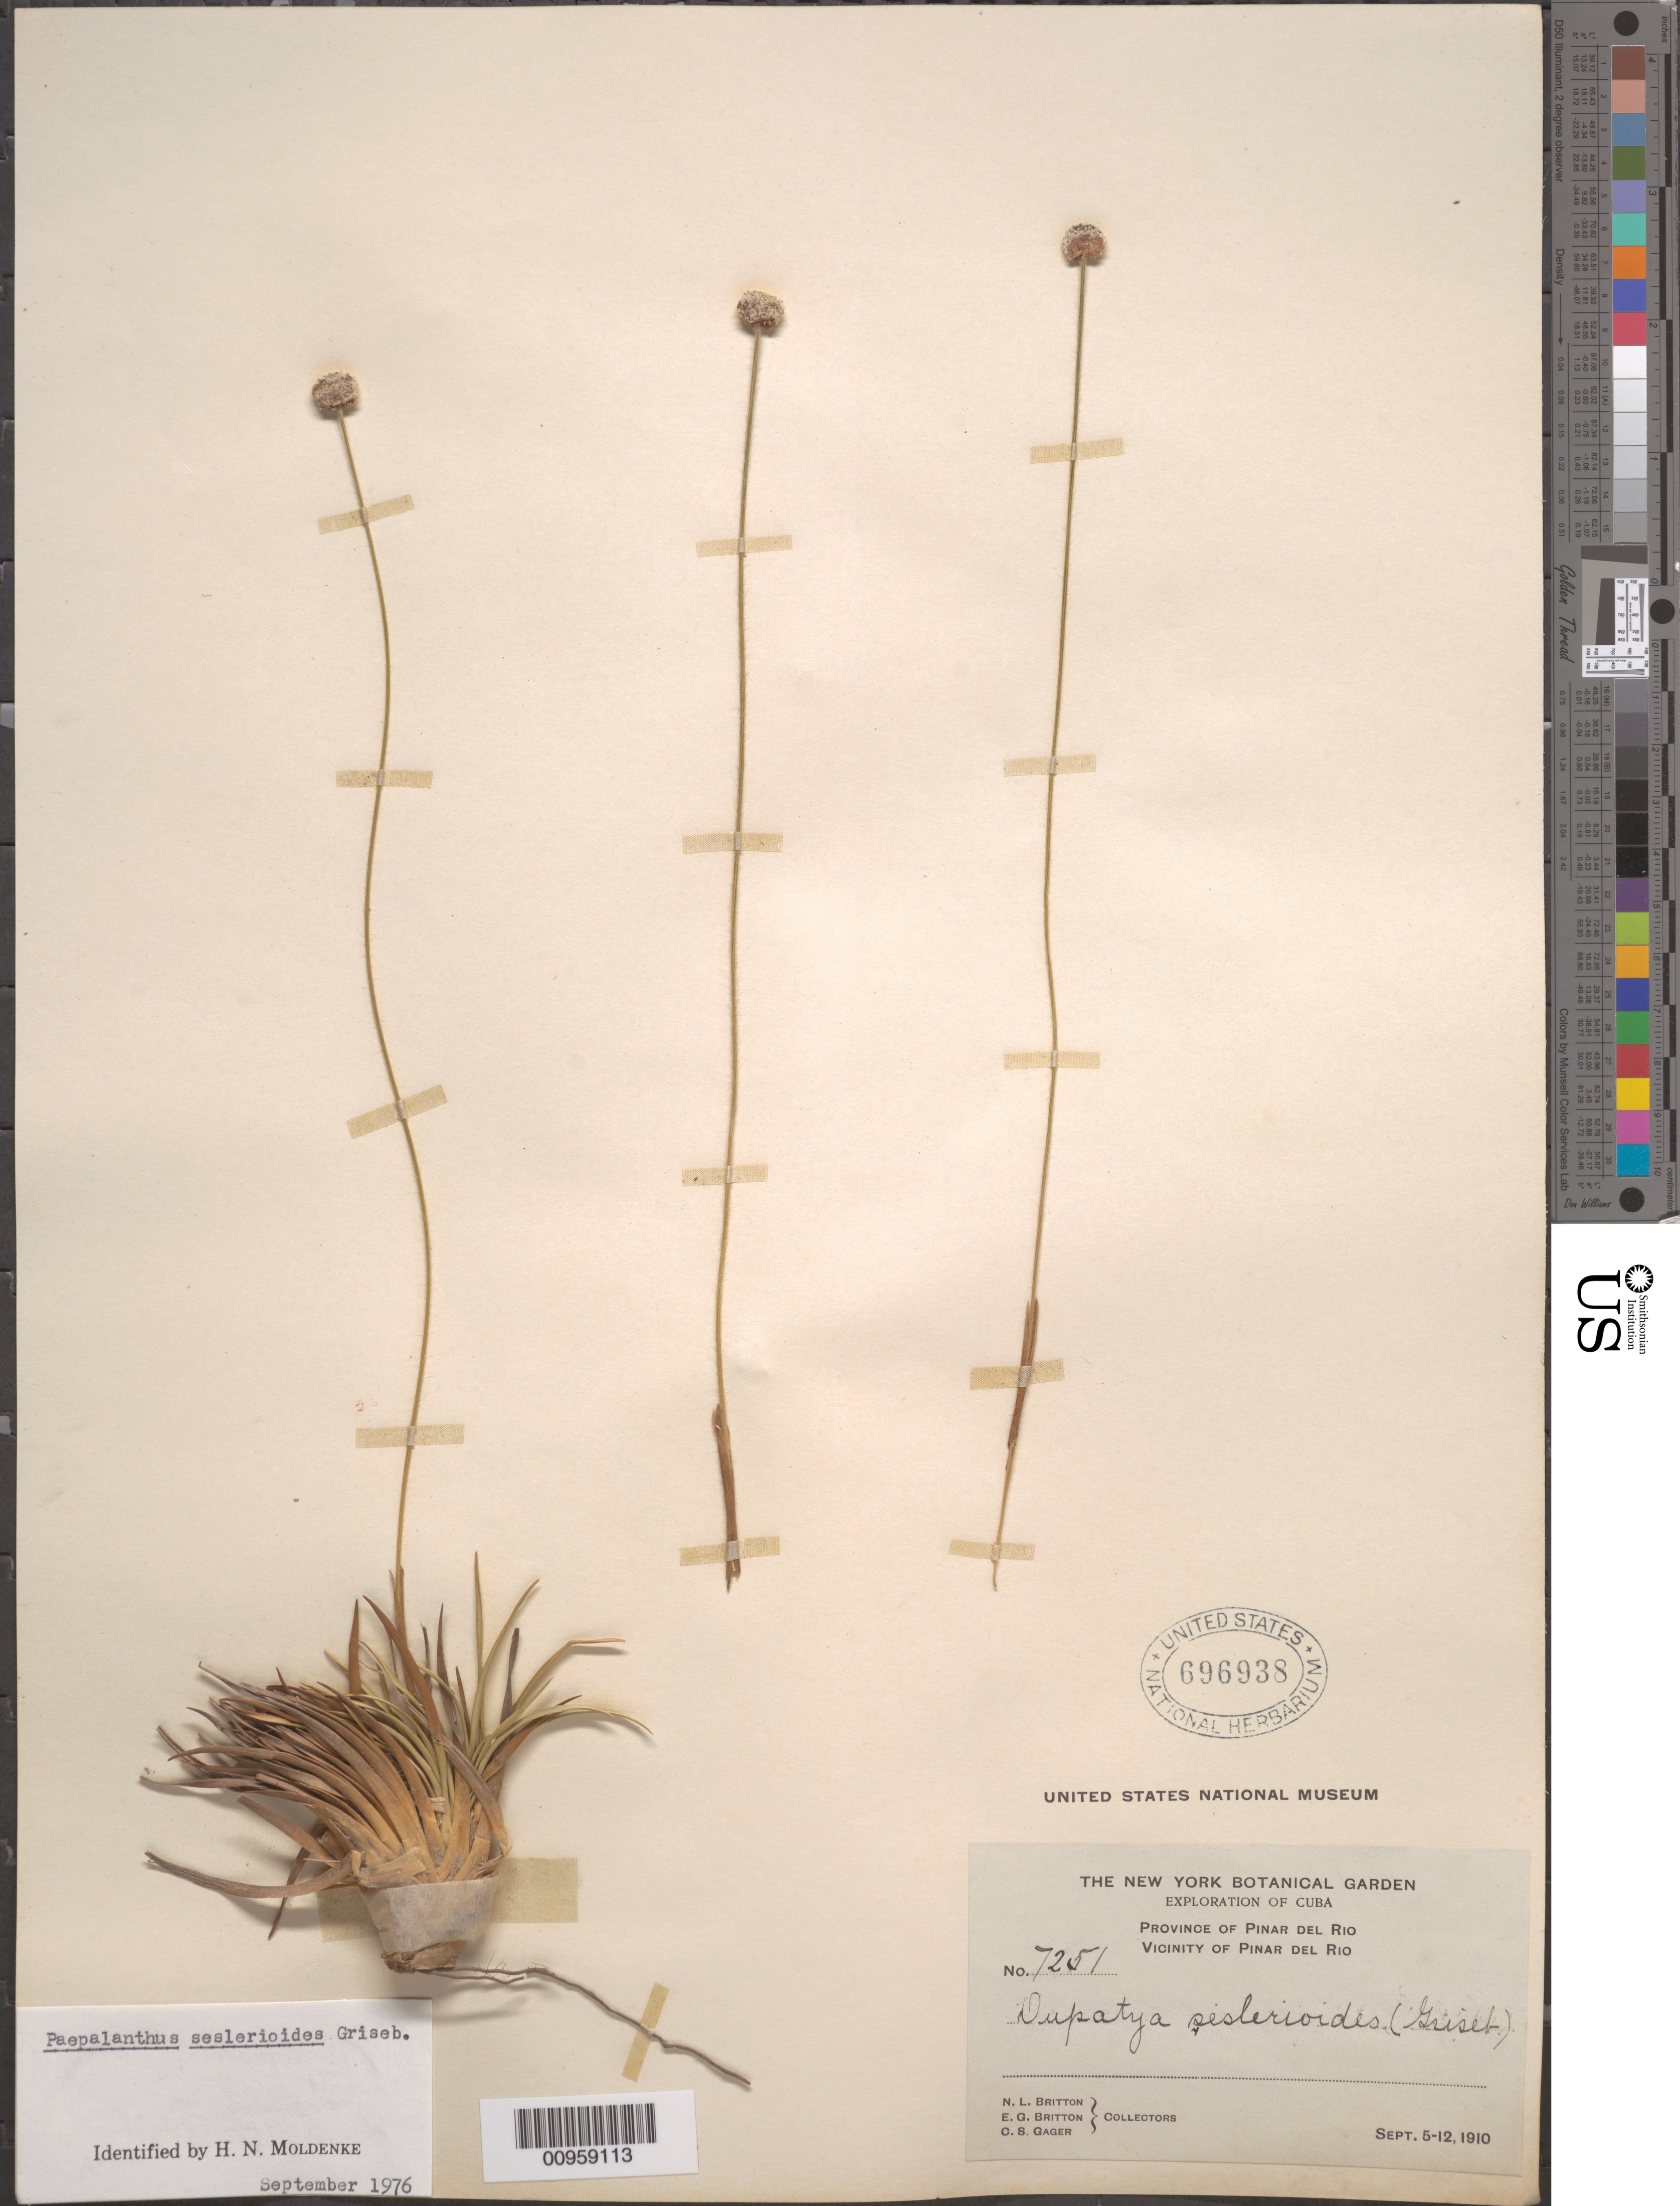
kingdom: Plantae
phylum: Tracheophyta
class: Liliopsida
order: Poales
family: Eriocaulaceae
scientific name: Giuliettia seslerioides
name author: (Griseb.) Andrino & Sano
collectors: N. Britton, E. G. Britton & C. Gager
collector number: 7251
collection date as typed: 05 Sep 1910 to 12 Sep 1910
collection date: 1910-09-05/1910-09-12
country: Cuba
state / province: Pinar del Río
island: Cuba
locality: Vicinity of Pinar del Rio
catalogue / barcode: US 696938